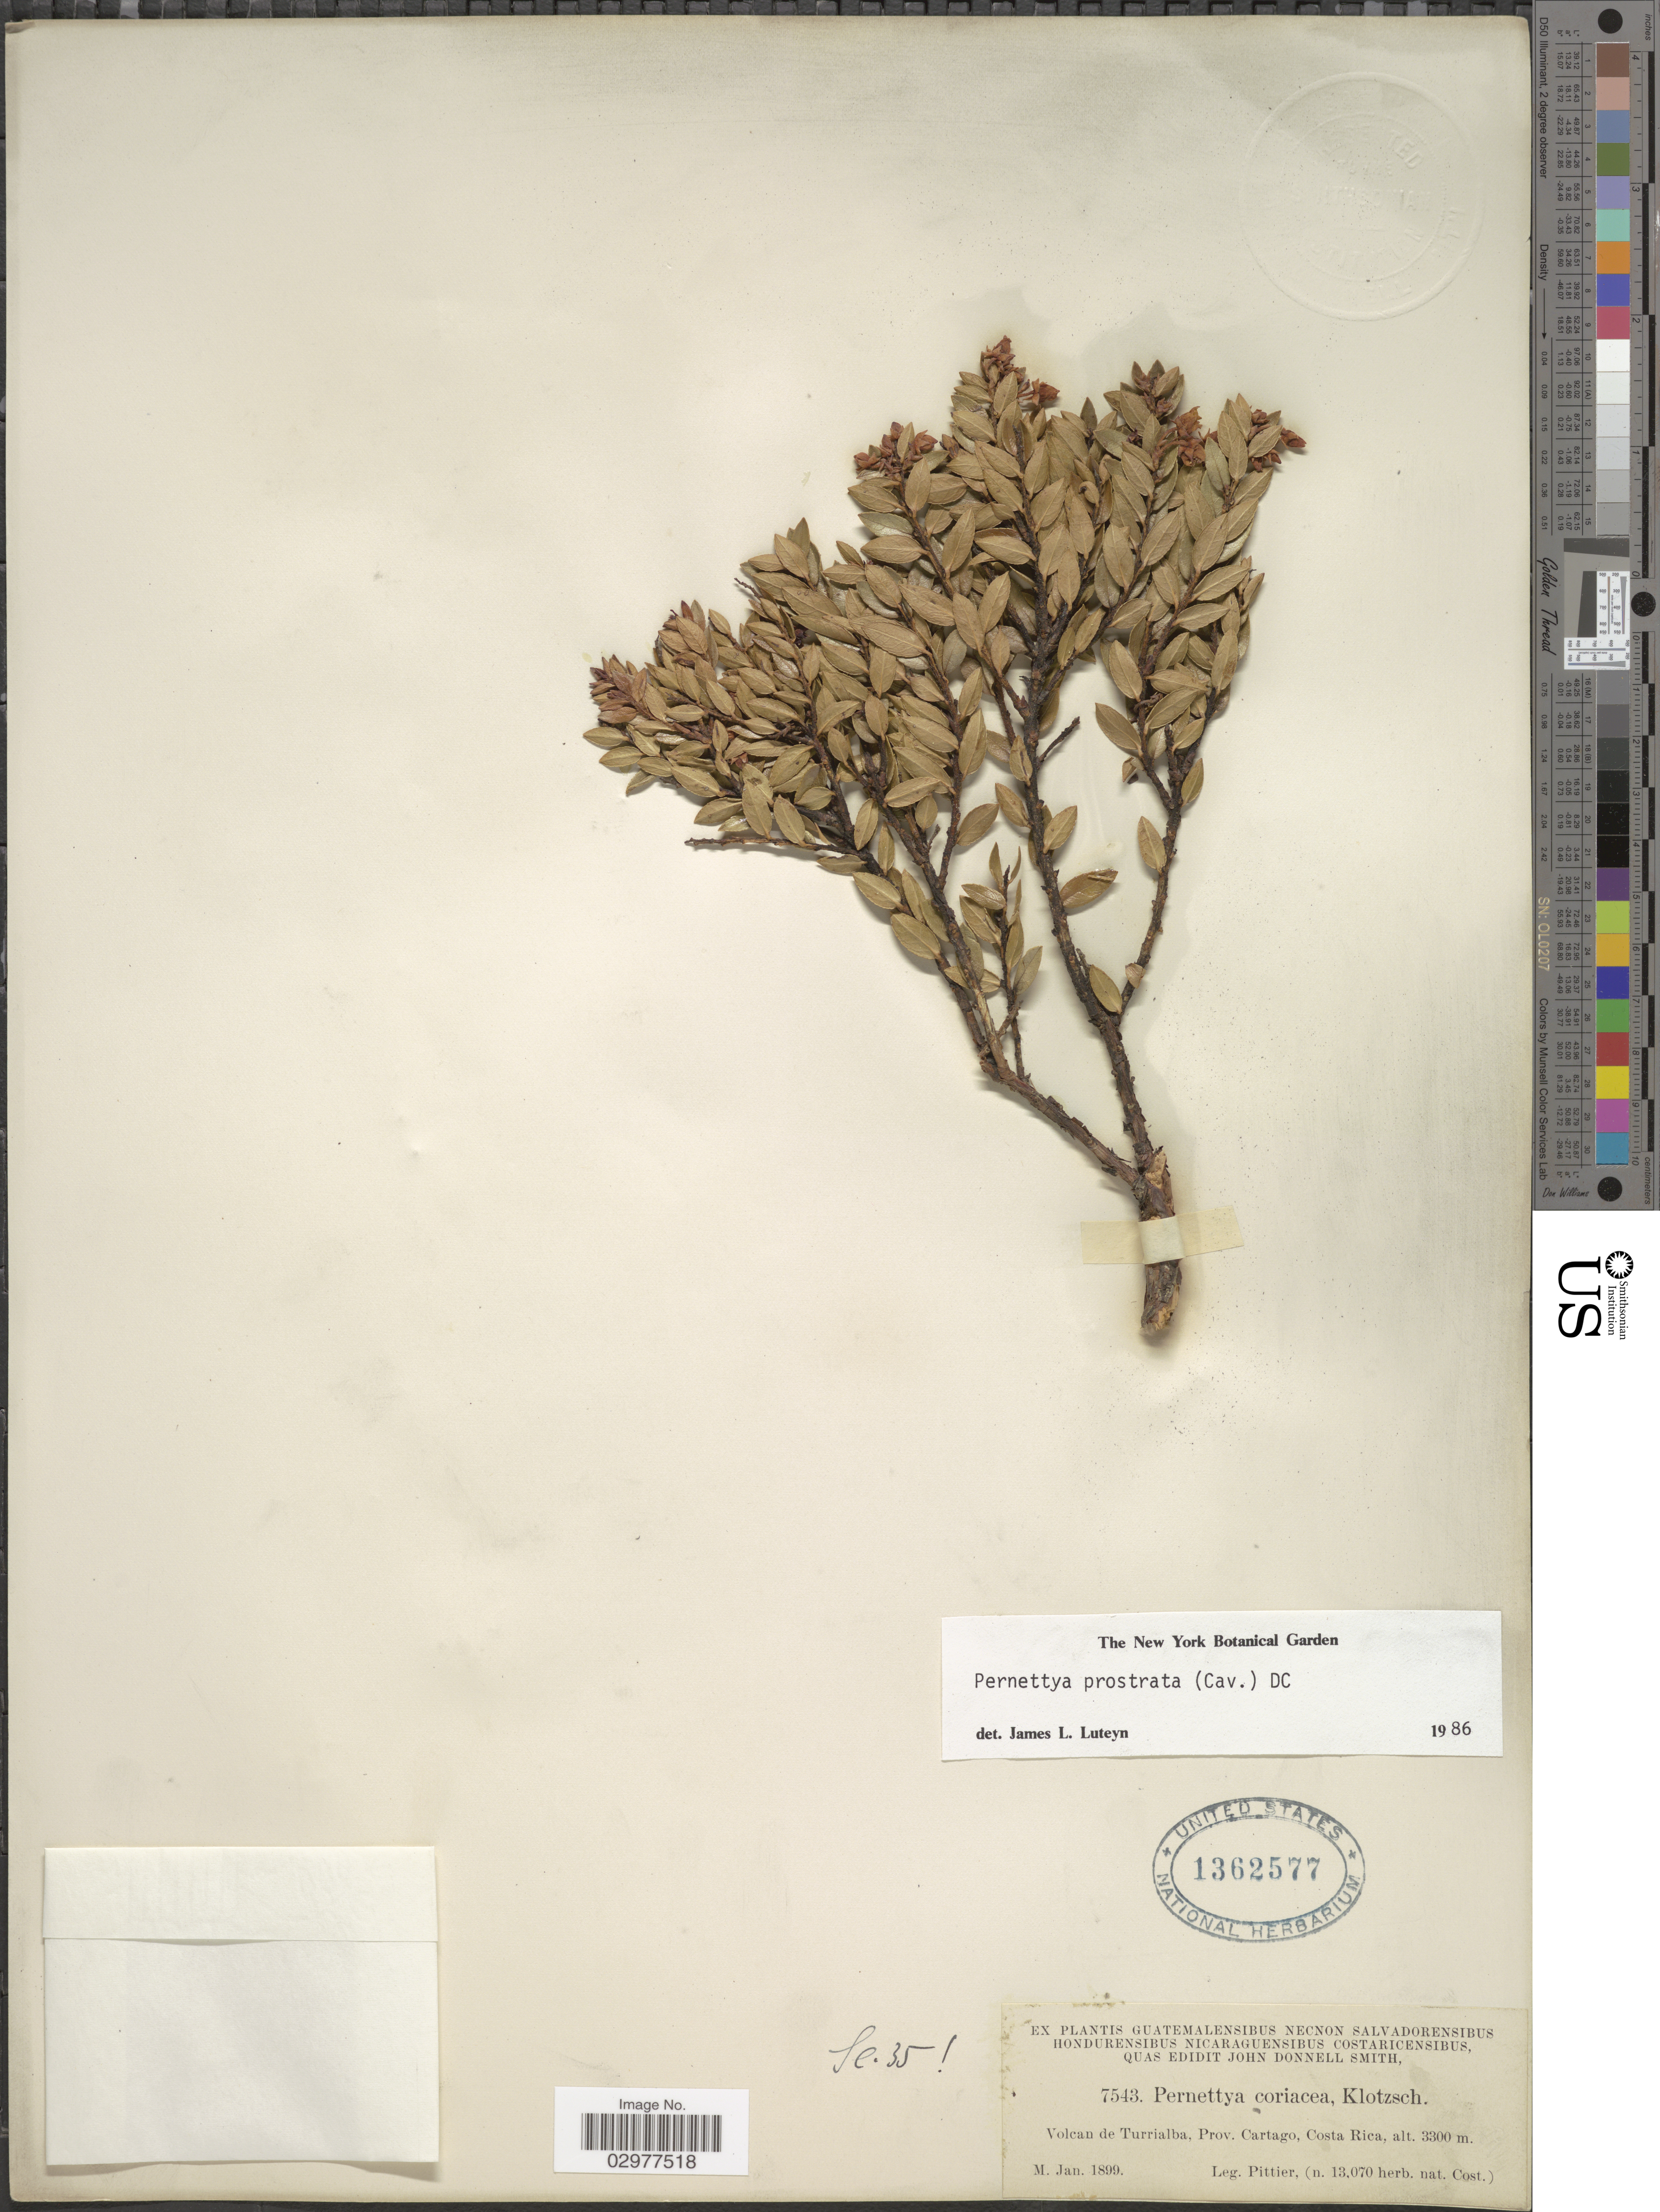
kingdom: Plantae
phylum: Tracheophyta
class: Magnoliopsida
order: Ericales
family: Ericaceae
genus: Pernettya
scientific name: Pernettya prostrata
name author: (Cav.) DC.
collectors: Pittier, --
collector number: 7543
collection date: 1899-01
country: Costa Rica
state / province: Cartago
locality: Volcan de Turrialba, Prov. Cartago.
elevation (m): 3300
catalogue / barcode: US 1362577